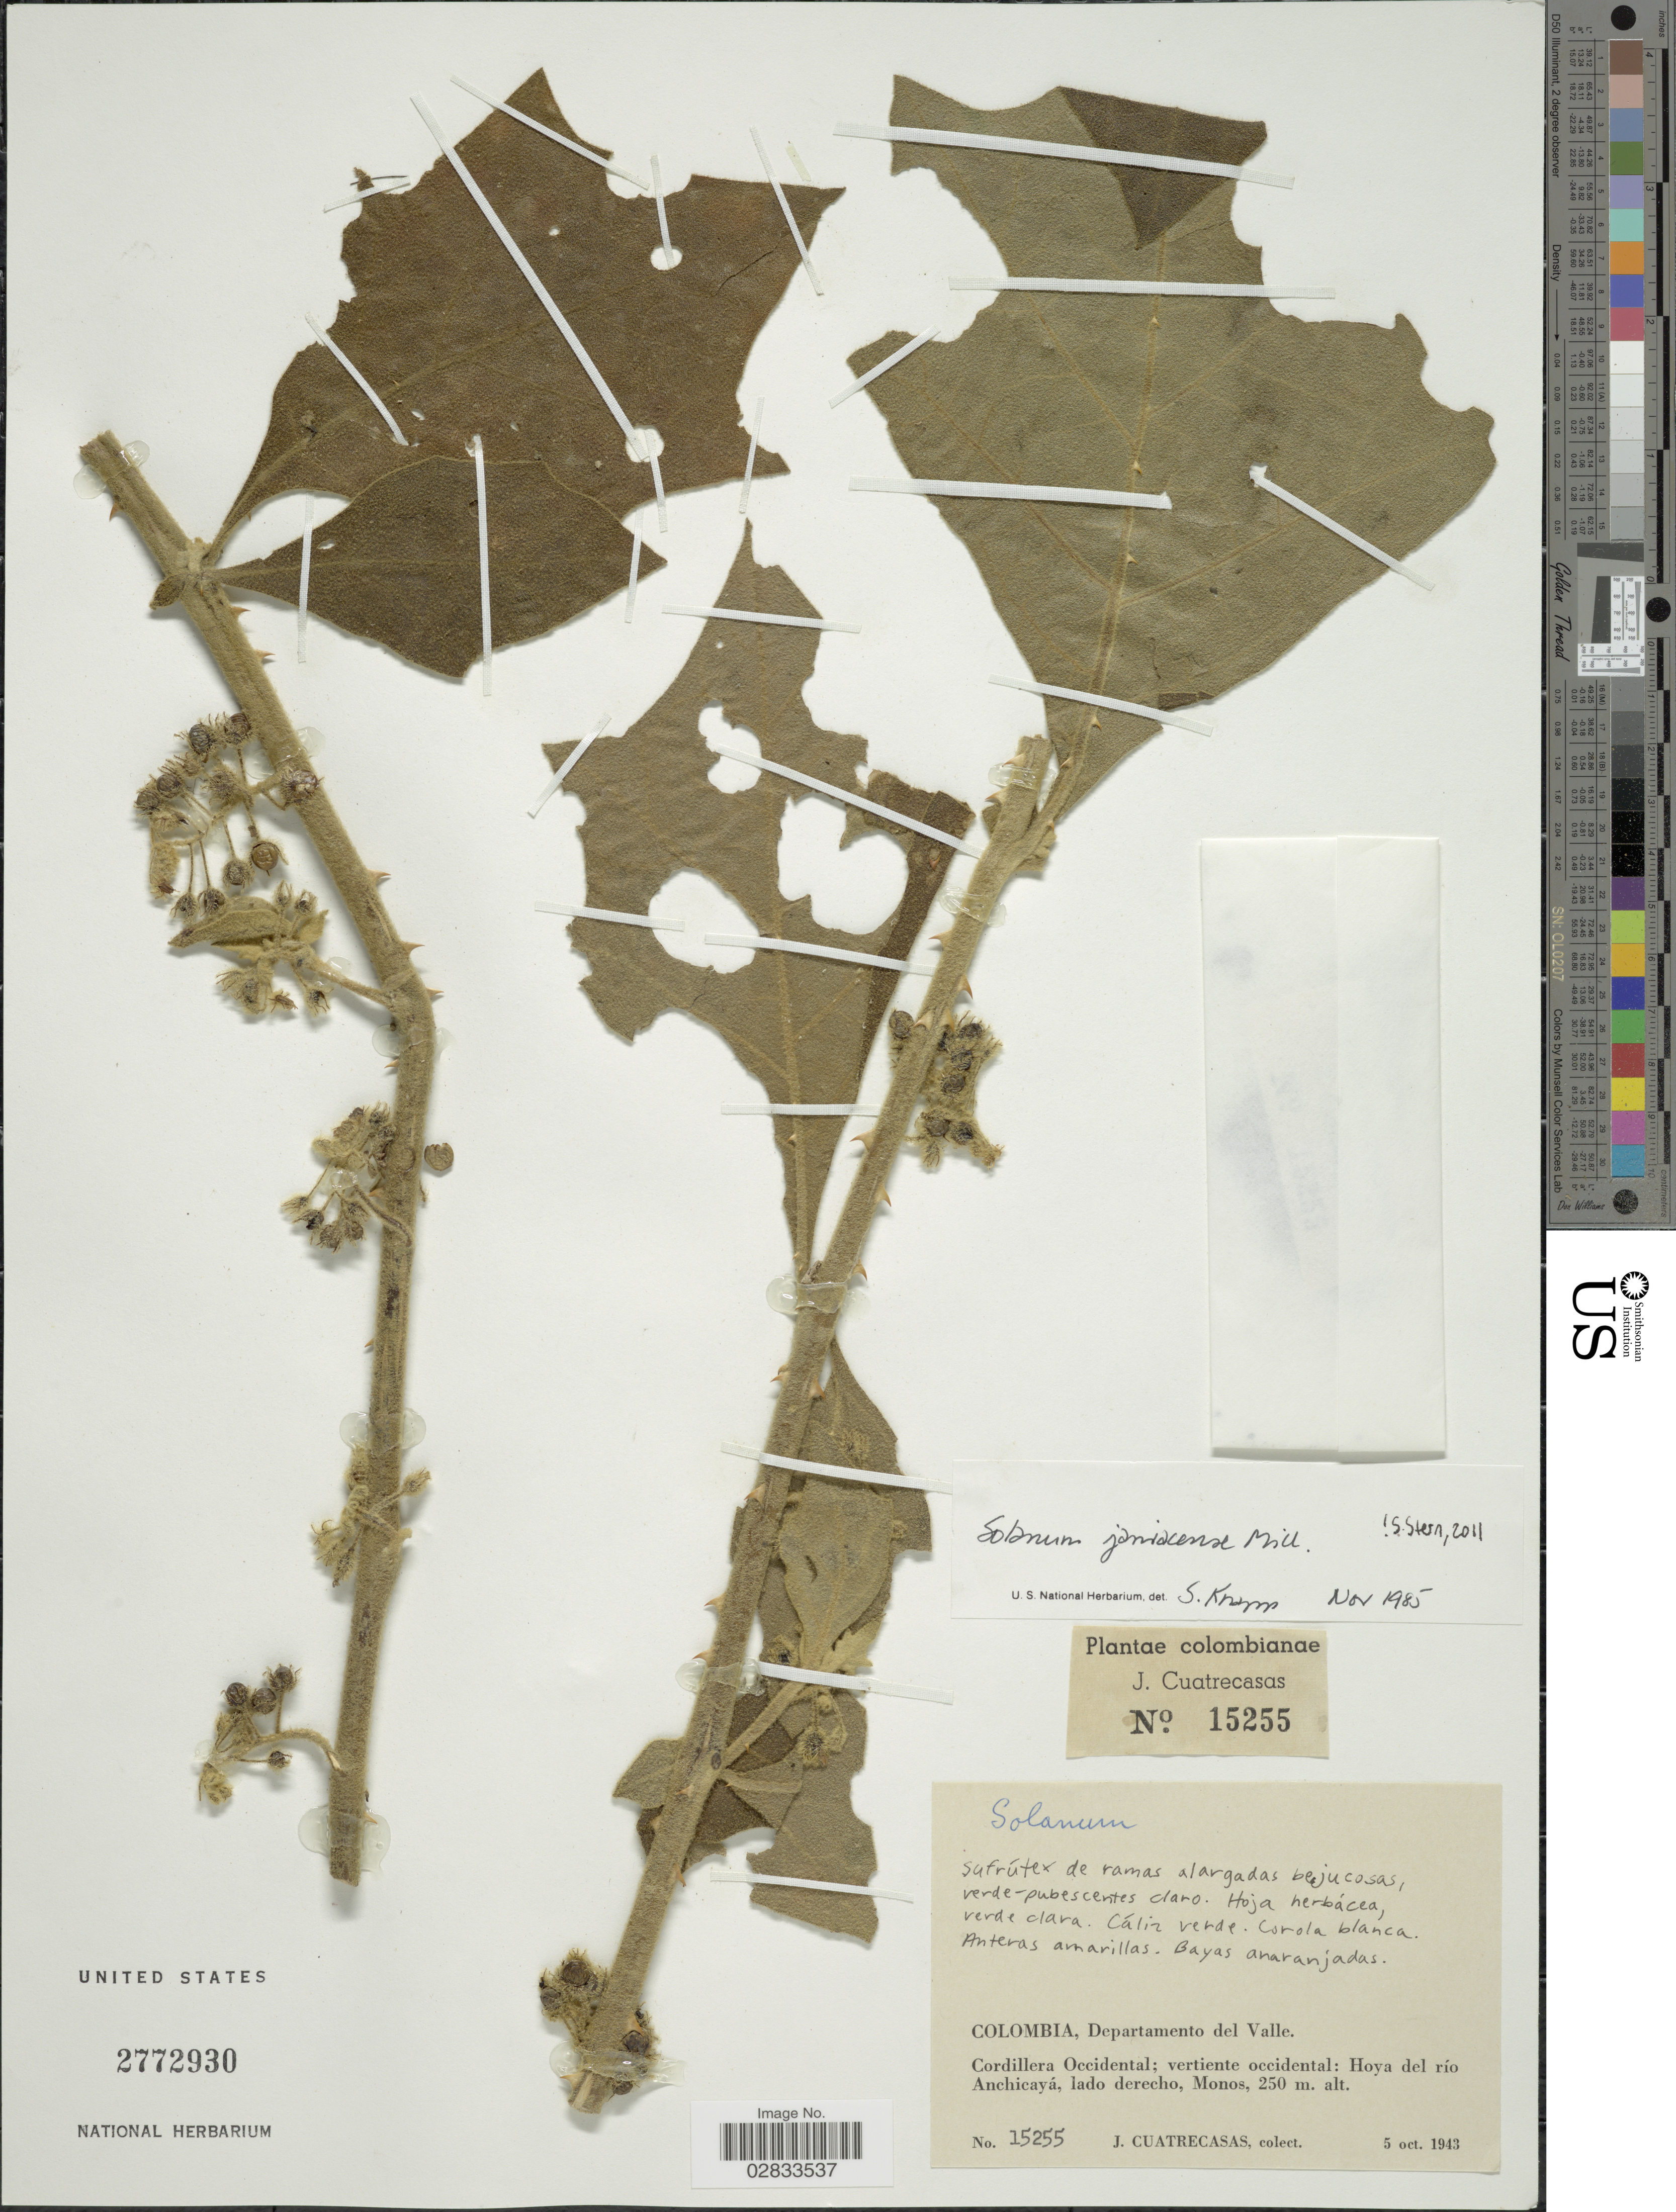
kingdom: Plantae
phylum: Tracheophyta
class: Magnoliopsida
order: Solanales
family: Solanaceae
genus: Solanum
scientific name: Solanum jamaicense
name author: Mill.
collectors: J. Cuatrecasas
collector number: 15255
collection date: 1943-10-05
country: Colombia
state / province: Valle del Cauca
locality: Departamento del Valle. Cordillera Occidental; vertiente occidental: Hoya del río Anchicayá, lado derecho, Monos.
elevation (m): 250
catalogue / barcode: US 2772930